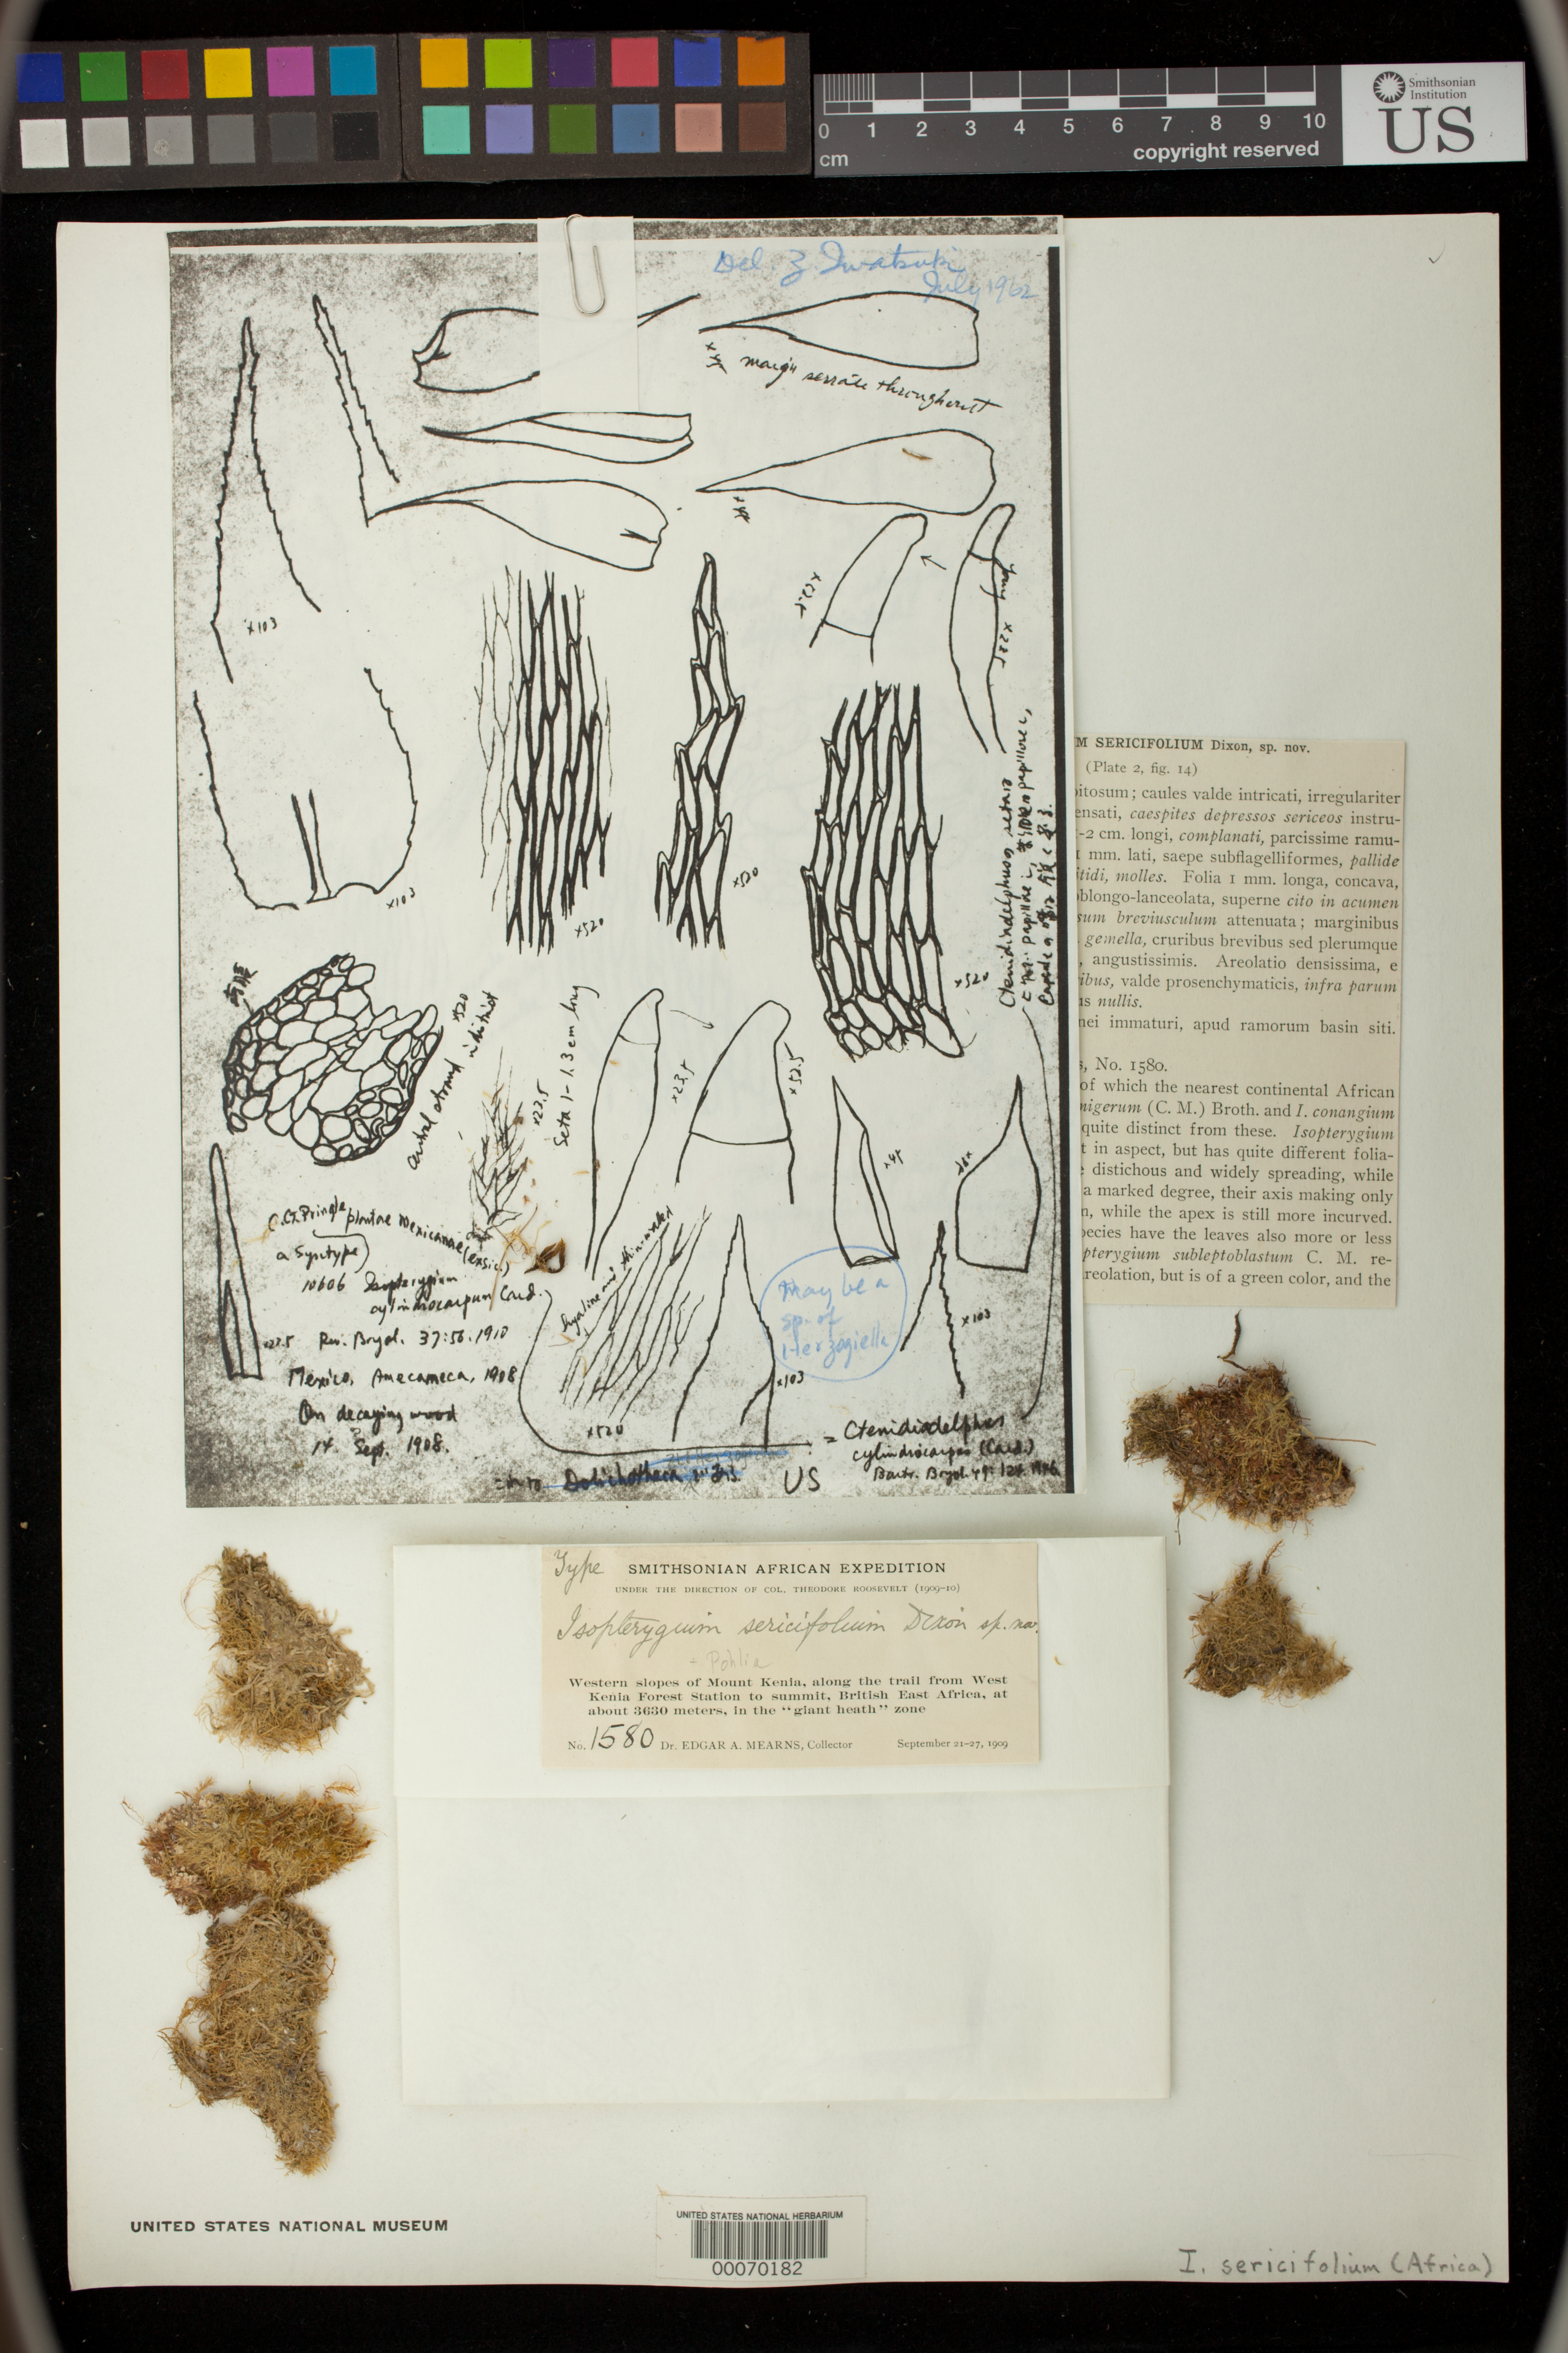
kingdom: Plantae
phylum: Bryophyta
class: Bryopsida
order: Hypnales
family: Pylaisiadelphaceae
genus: Isopterygium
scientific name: Isopterygium sericifolium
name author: Dixon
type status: Type Collection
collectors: E. A. Mearns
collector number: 1580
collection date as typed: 21 Sep 1909 to 27 Sep 1909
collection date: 1909-09-21/1909-09-27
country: Kenya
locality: Mount Kenia.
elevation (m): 3630